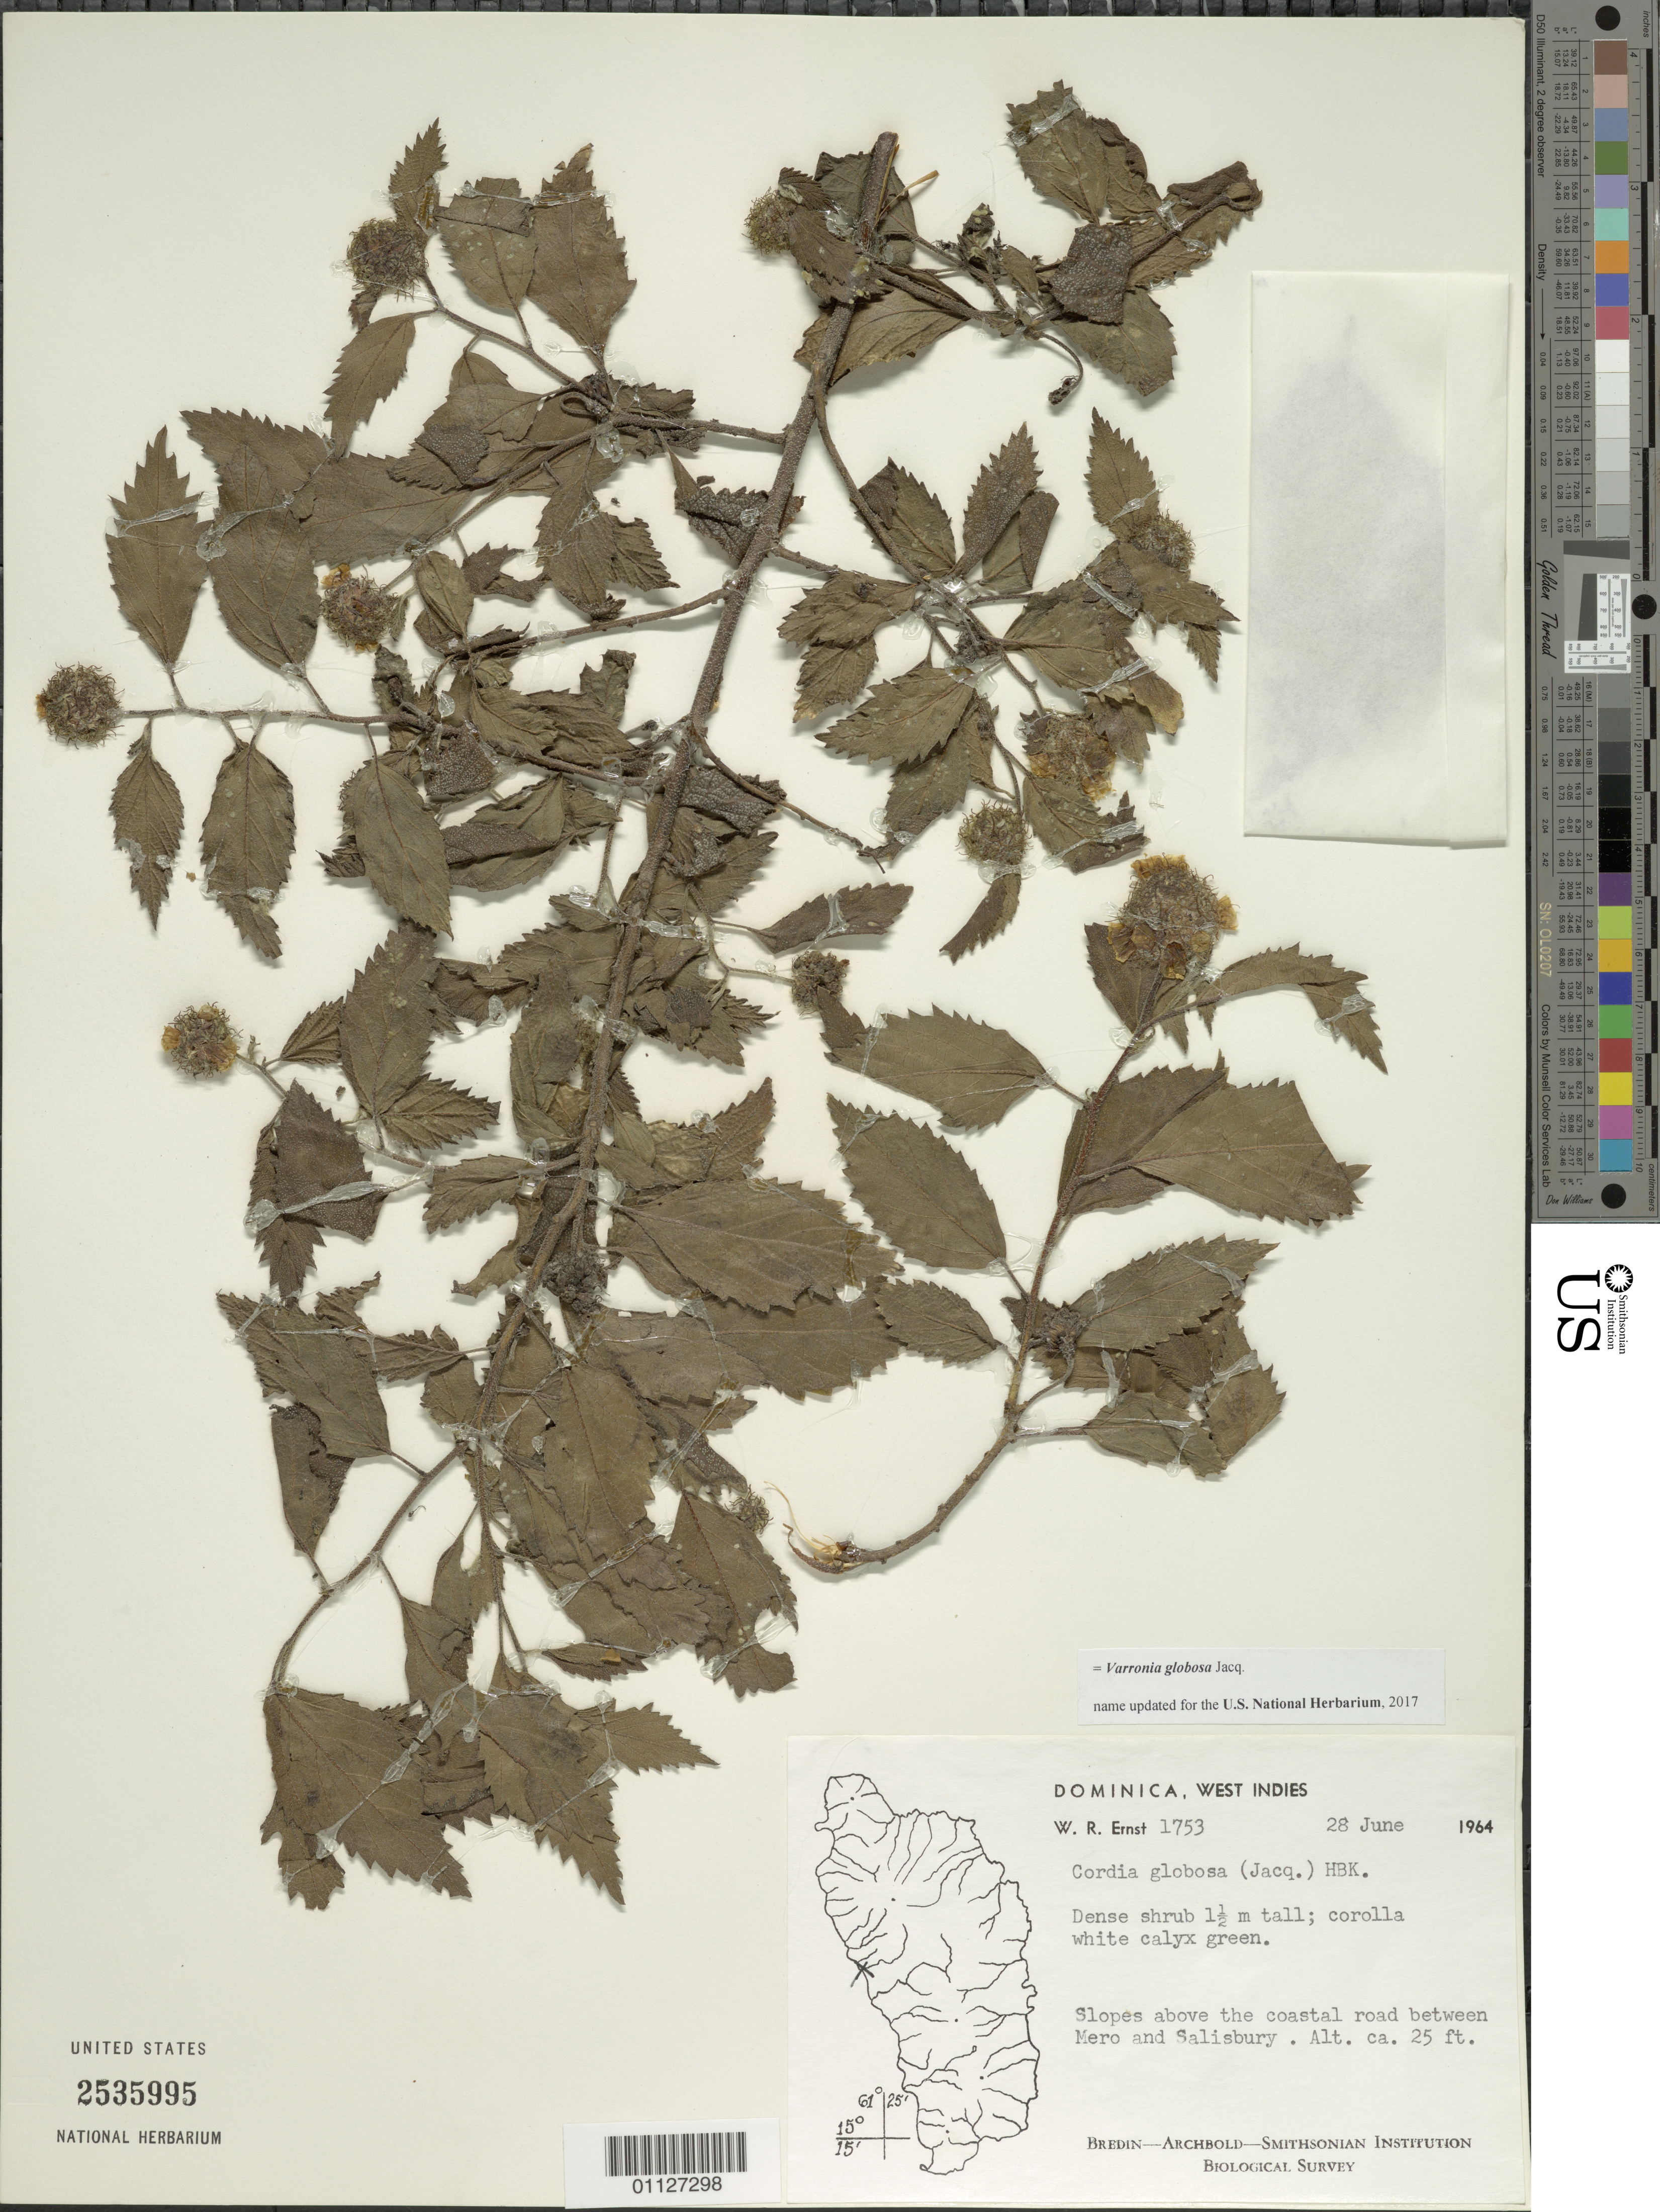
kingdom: Plantae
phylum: Tracheophyta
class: Magnoliopsida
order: Boraginales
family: Cordiaceae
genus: Varronia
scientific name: Varronia globosa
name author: Jacq.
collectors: W. R. Ernst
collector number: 1753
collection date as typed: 28 Jun 1964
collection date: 1964-06-28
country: Dominica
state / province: St. Joseph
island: Dominica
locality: Slopes above the coastal road between Mero and Salisbury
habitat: slopes above coastal road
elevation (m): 8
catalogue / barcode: US 2535995